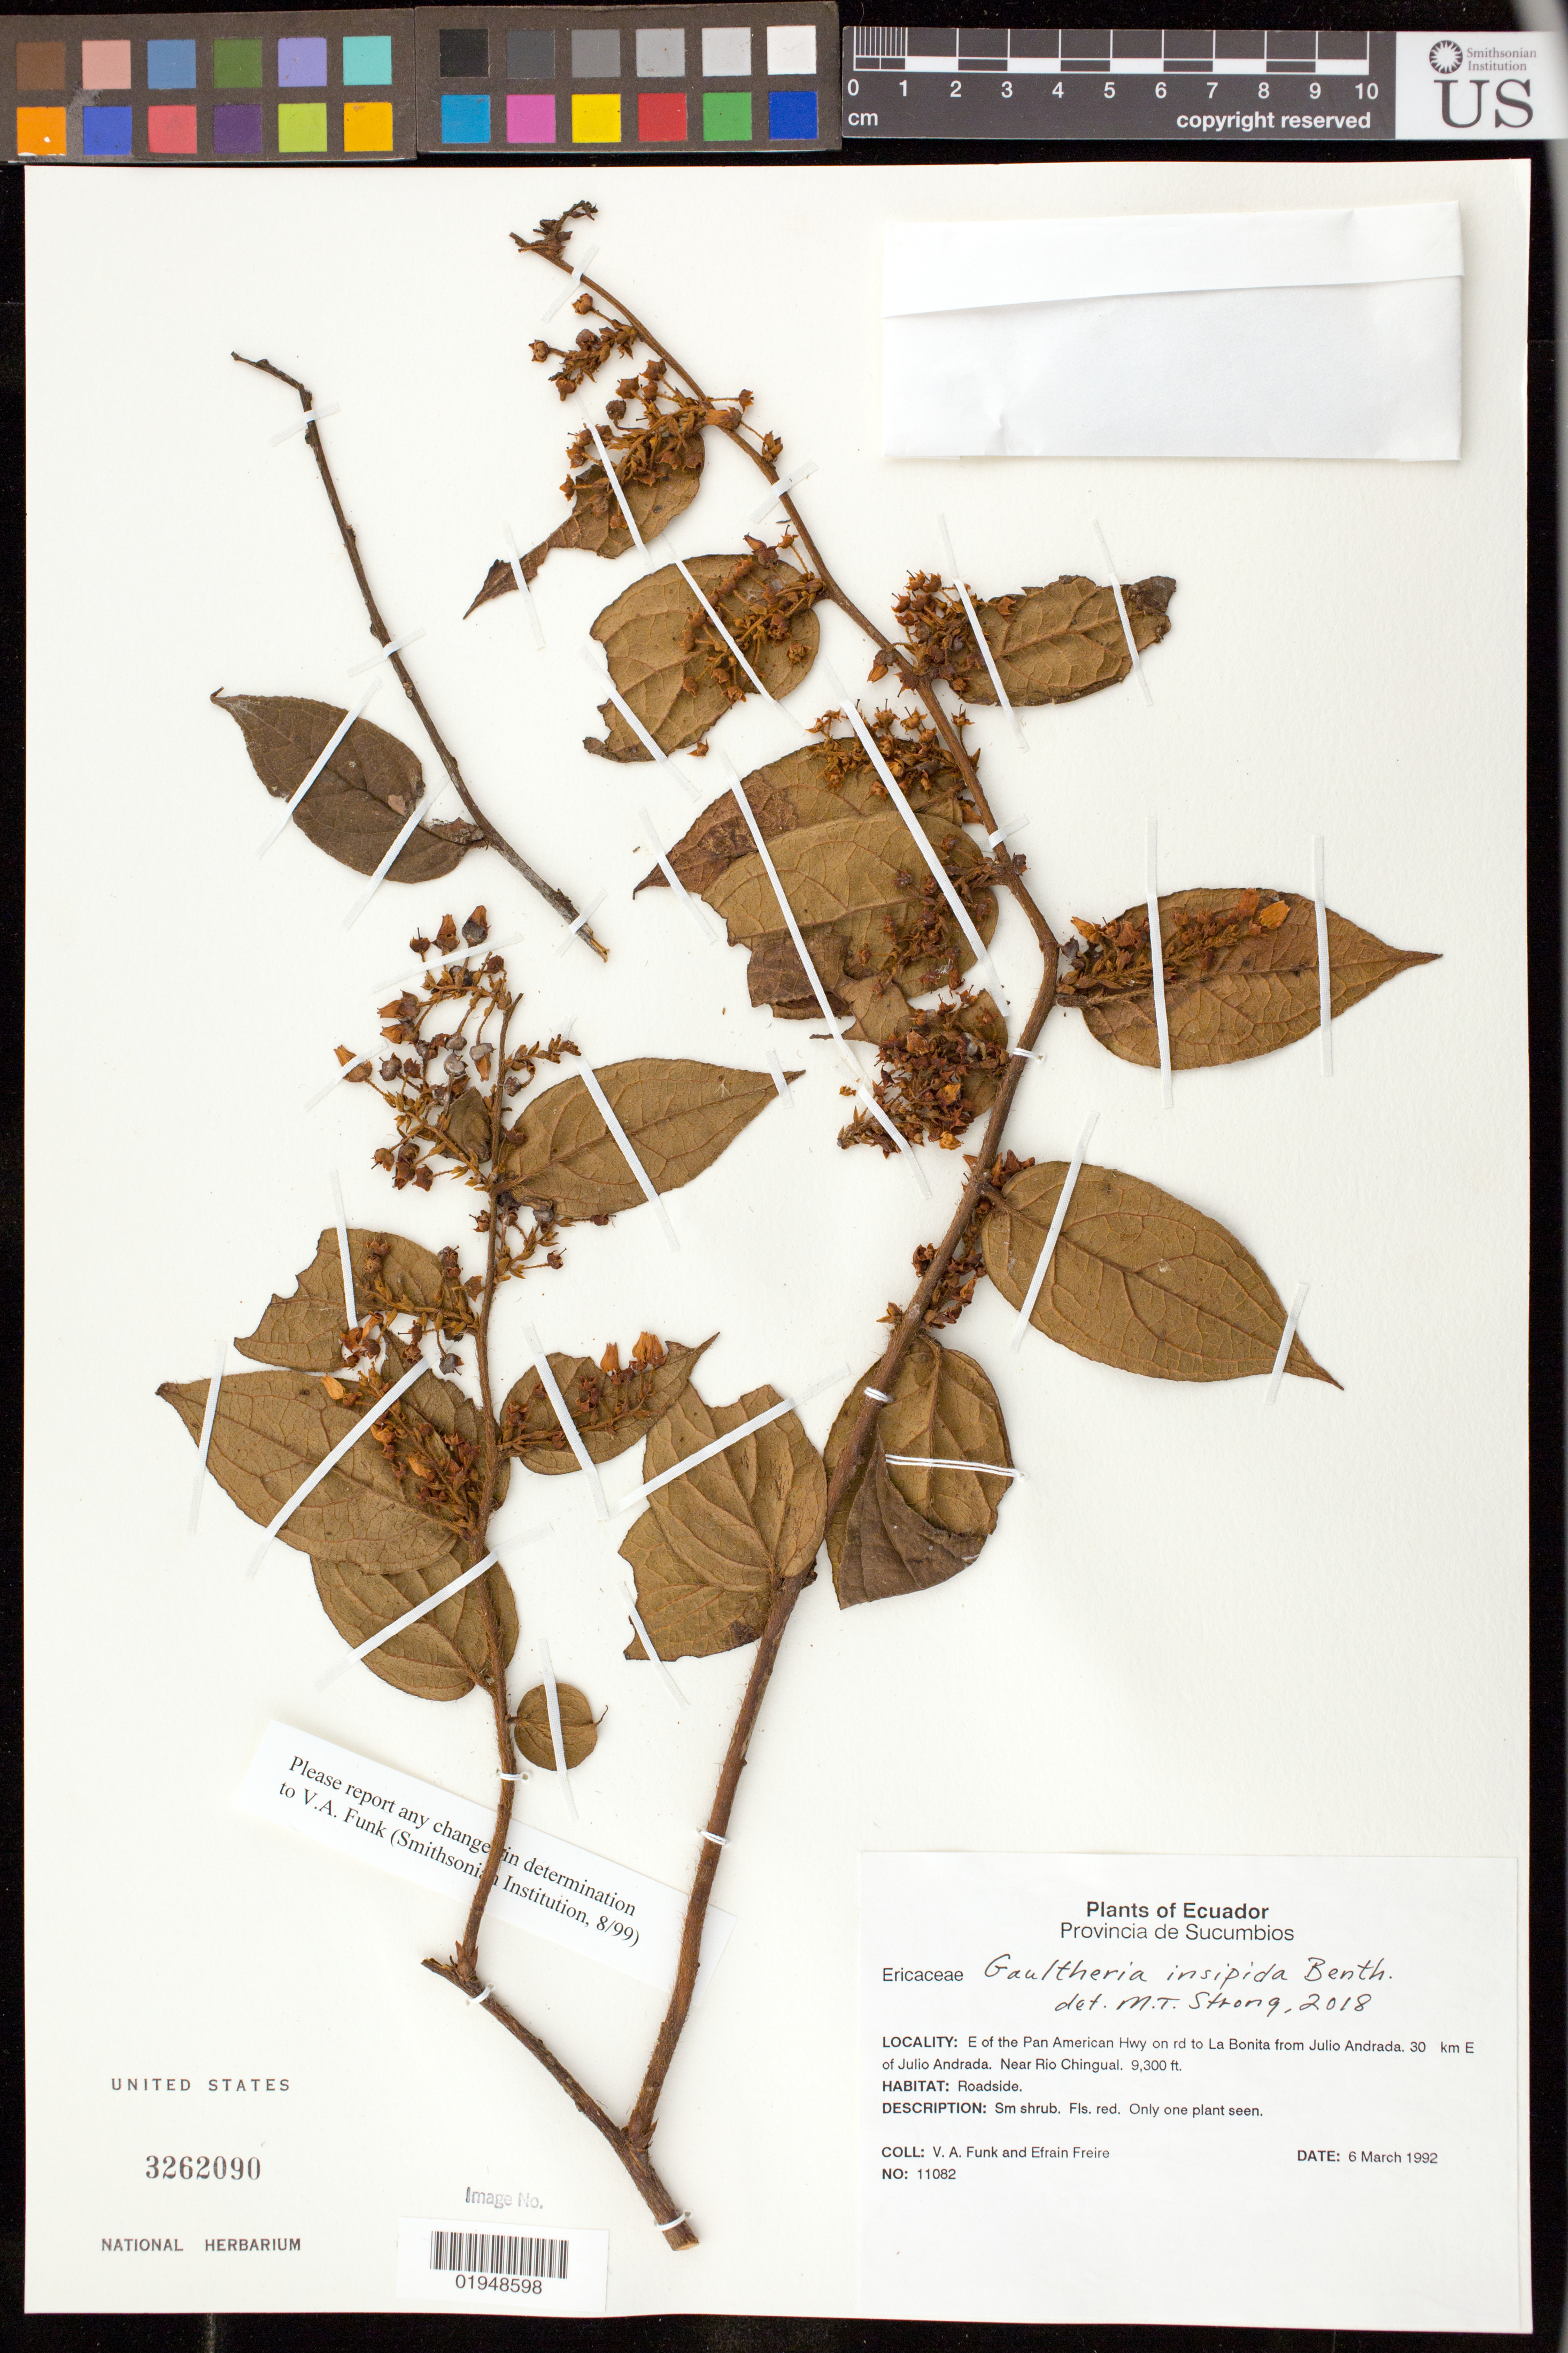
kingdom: Plantae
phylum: Tracheophyta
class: Magnoliopsida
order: Ericales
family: Ericaceae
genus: Gaultheria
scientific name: Gaultheria insipida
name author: Benth.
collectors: V. Funk & E. Freire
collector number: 11082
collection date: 1992-03-06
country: Ecuador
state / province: Sucumbíos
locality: Province de Sucumbios. E of the Pan American Hwy on rd to La Bonita from Andrada, 30 km E of Julio Andrada. Near Rio Chingual.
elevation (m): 2835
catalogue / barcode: US 3262090